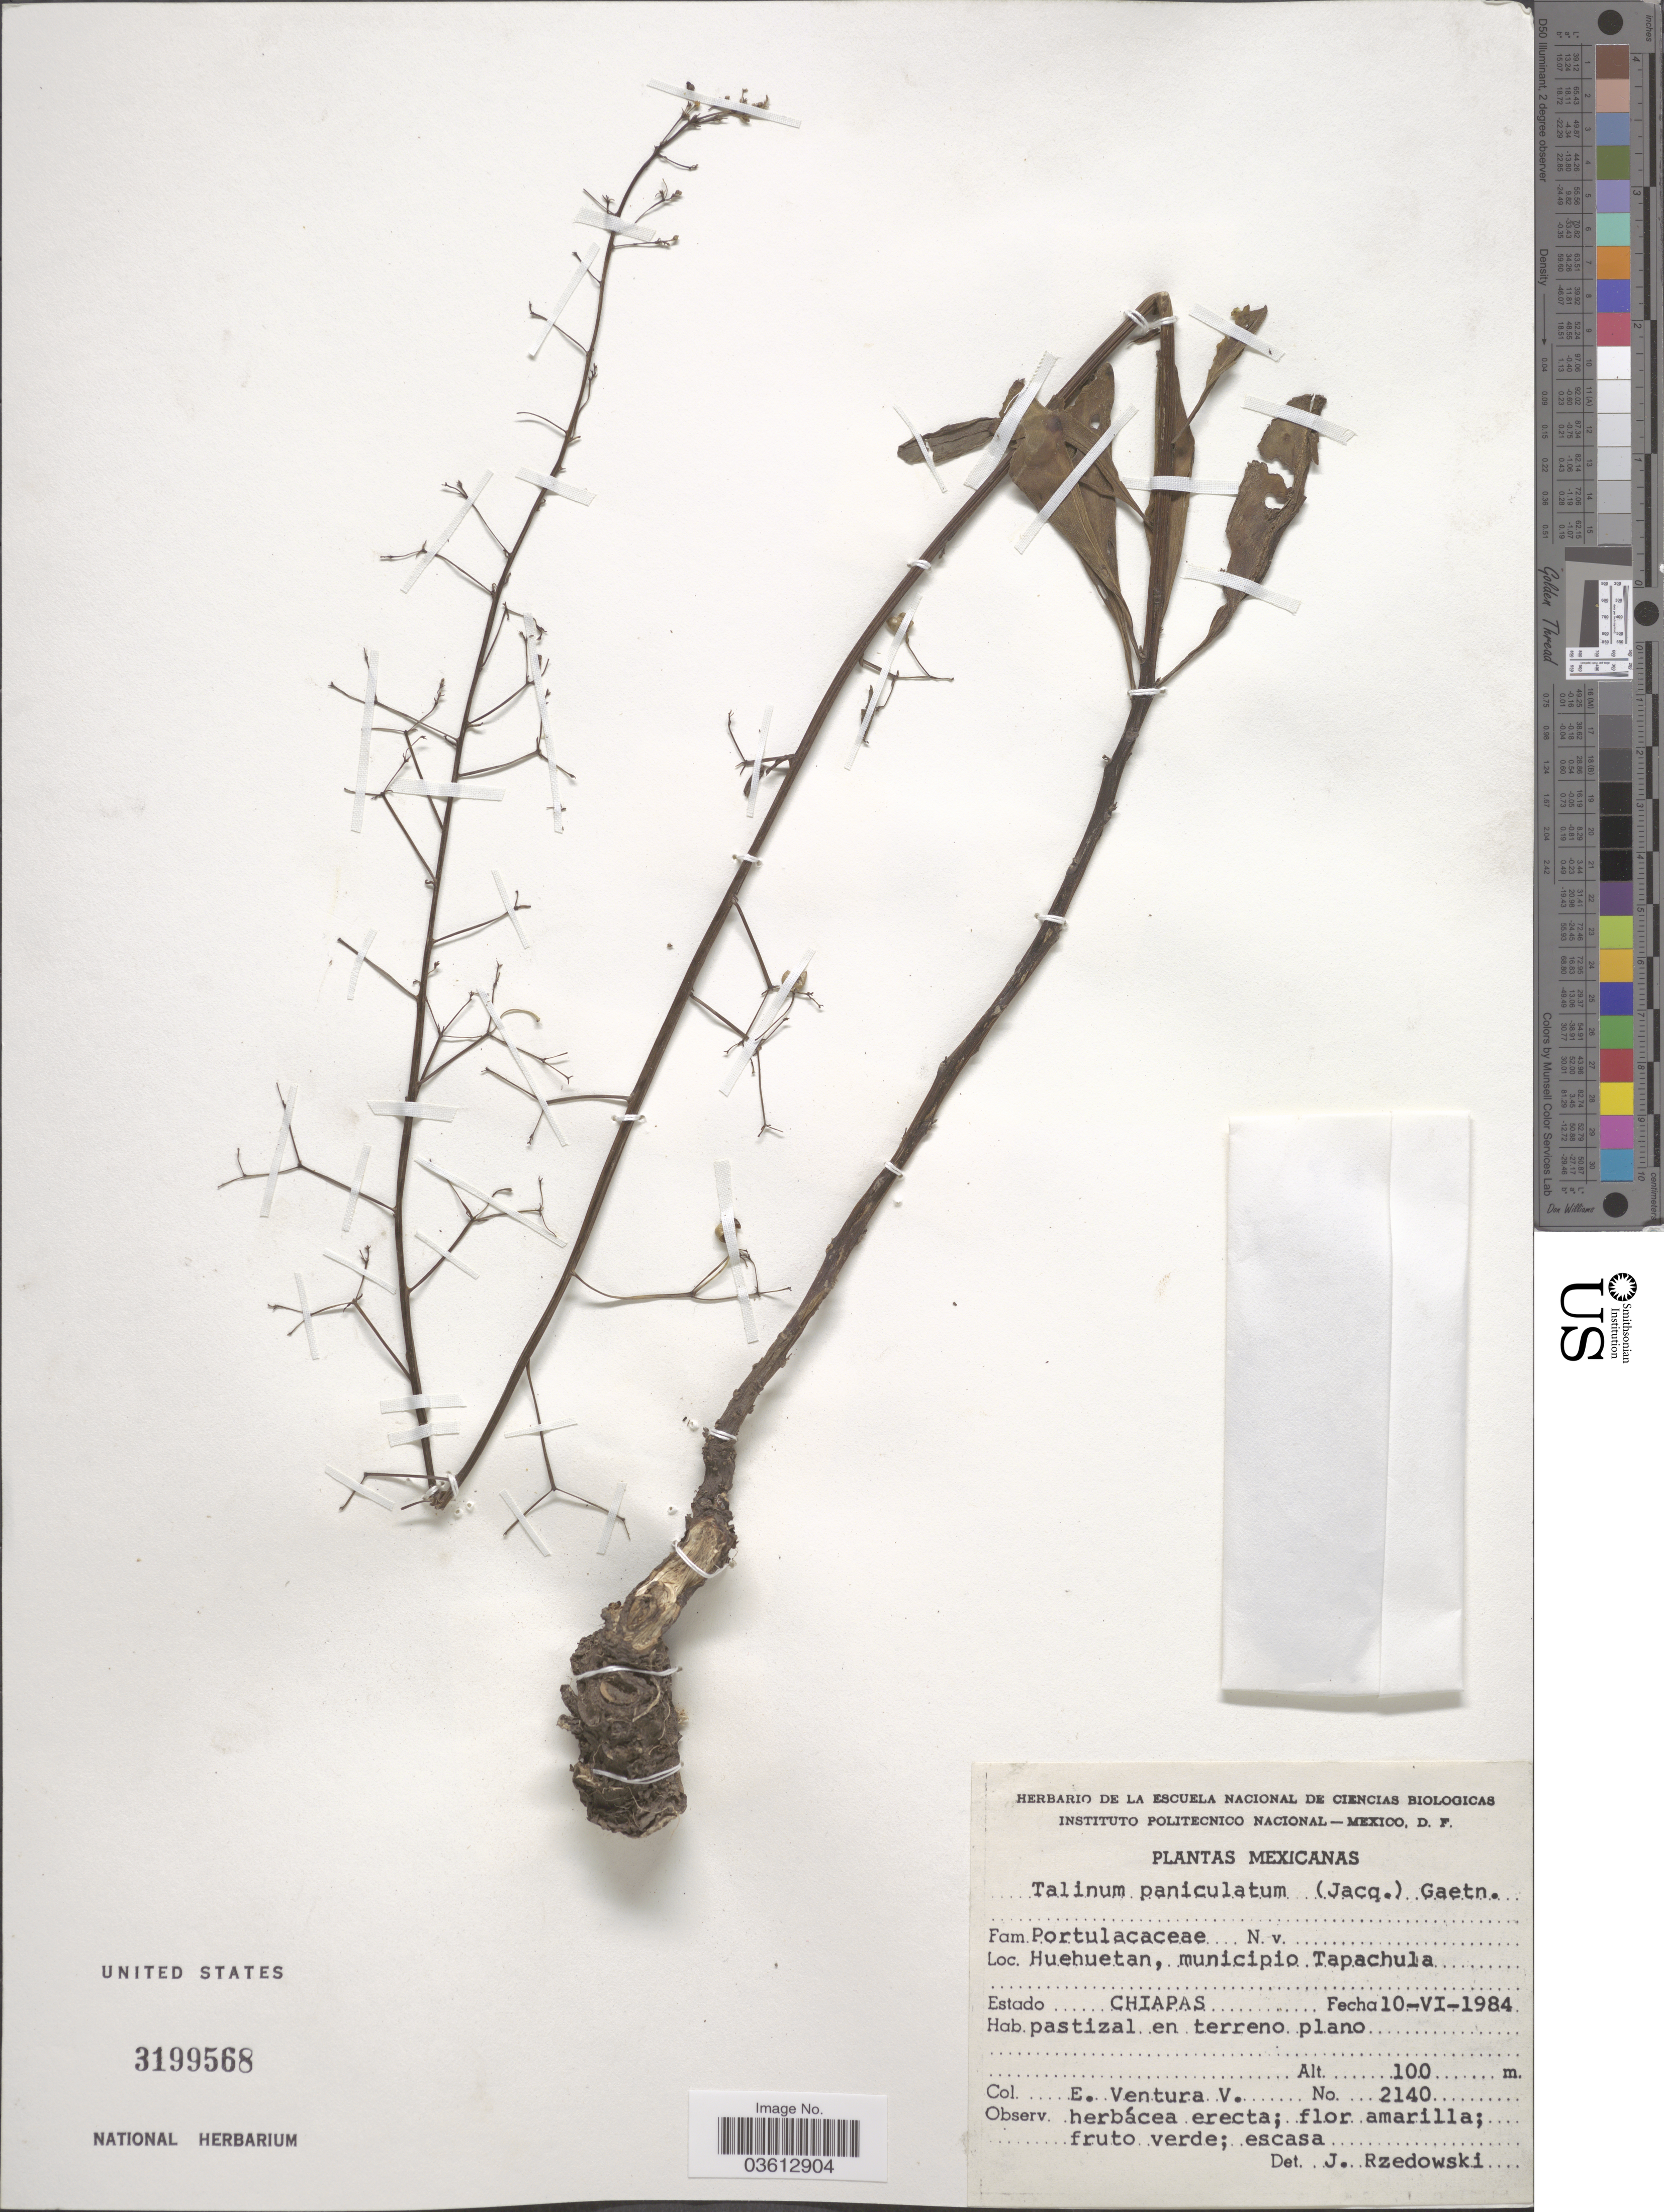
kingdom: Plantae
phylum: Tracheophyta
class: Magnoliopsida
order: Caryophyllales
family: Talinaceae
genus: Talinum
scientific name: Talinum paniculatum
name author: (Jacq.) Gaertn.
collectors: E. Ventura V.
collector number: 2140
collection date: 1984-06-10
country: Mexico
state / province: Chiapas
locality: Huehuetan, municipio Tapachula.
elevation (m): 100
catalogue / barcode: US 3199568